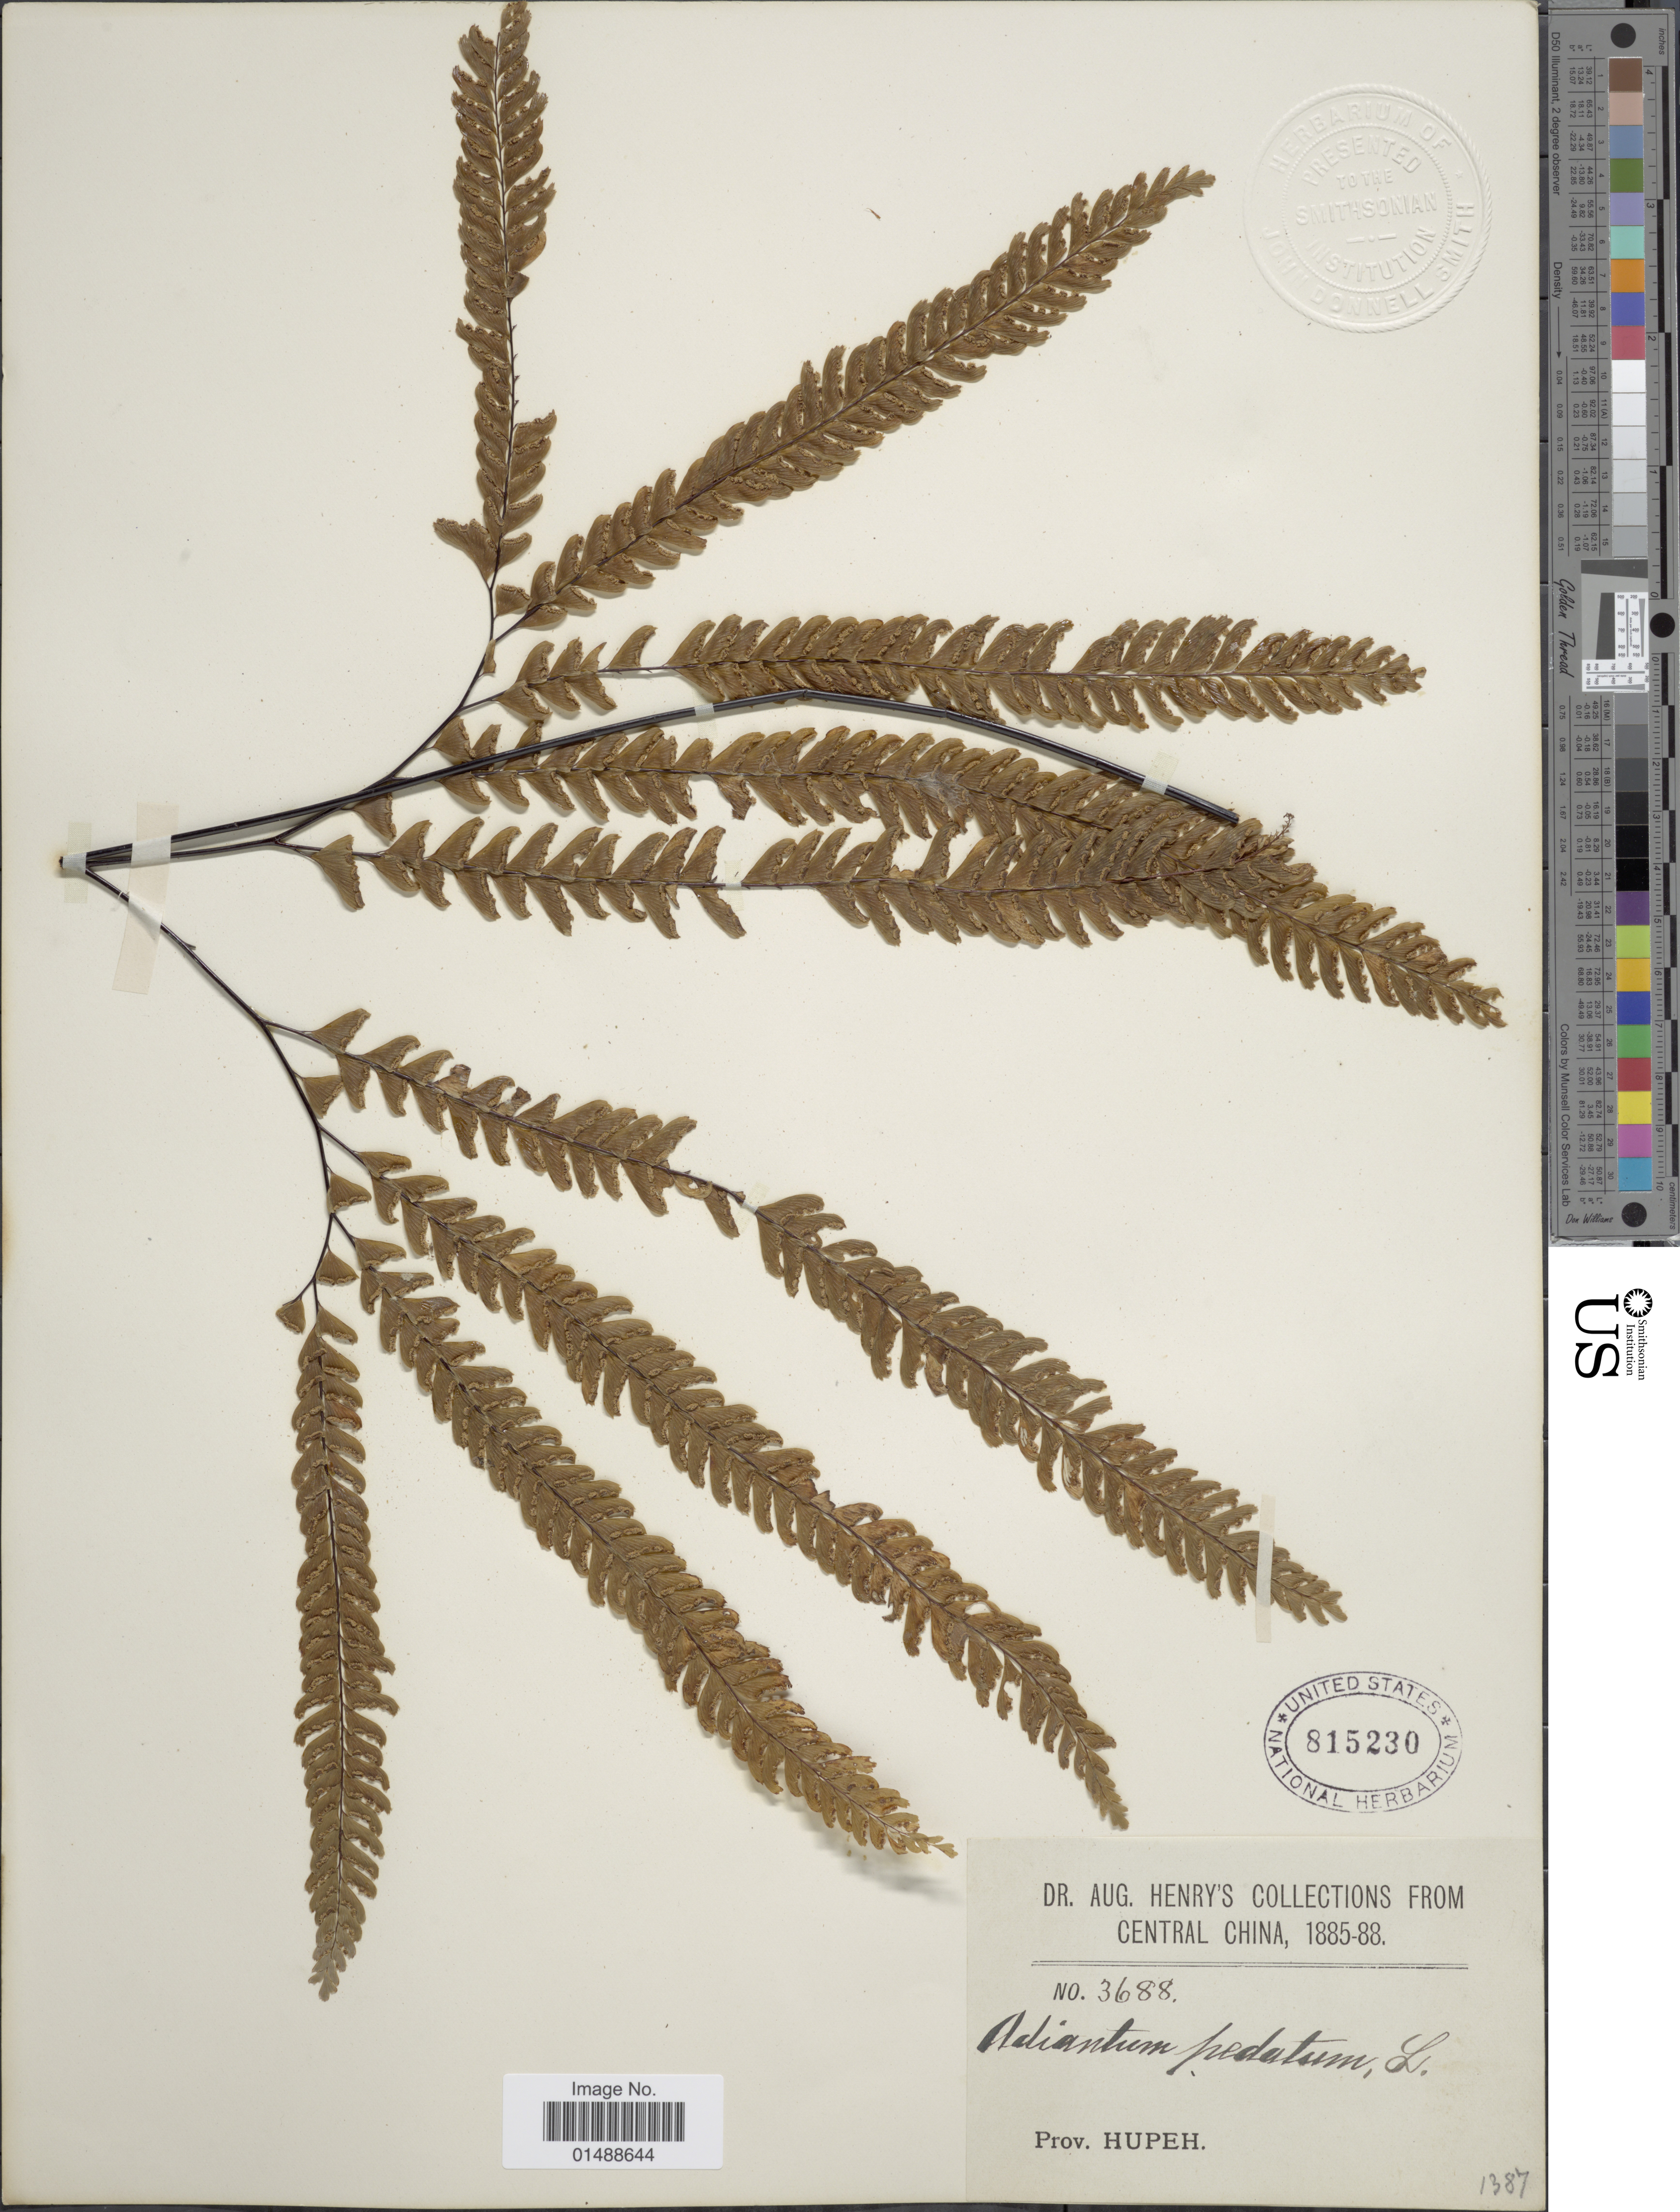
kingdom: Plantae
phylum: Tracheophyta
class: Polypodiopsida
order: Polypodiales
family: Pteridaceae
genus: Adiantum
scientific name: Adiantum pedatum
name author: L.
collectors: A. Henry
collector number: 3688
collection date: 1885/1888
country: China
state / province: Hubei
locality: Central China, Prov. Hupeh.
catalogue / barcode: US 815230